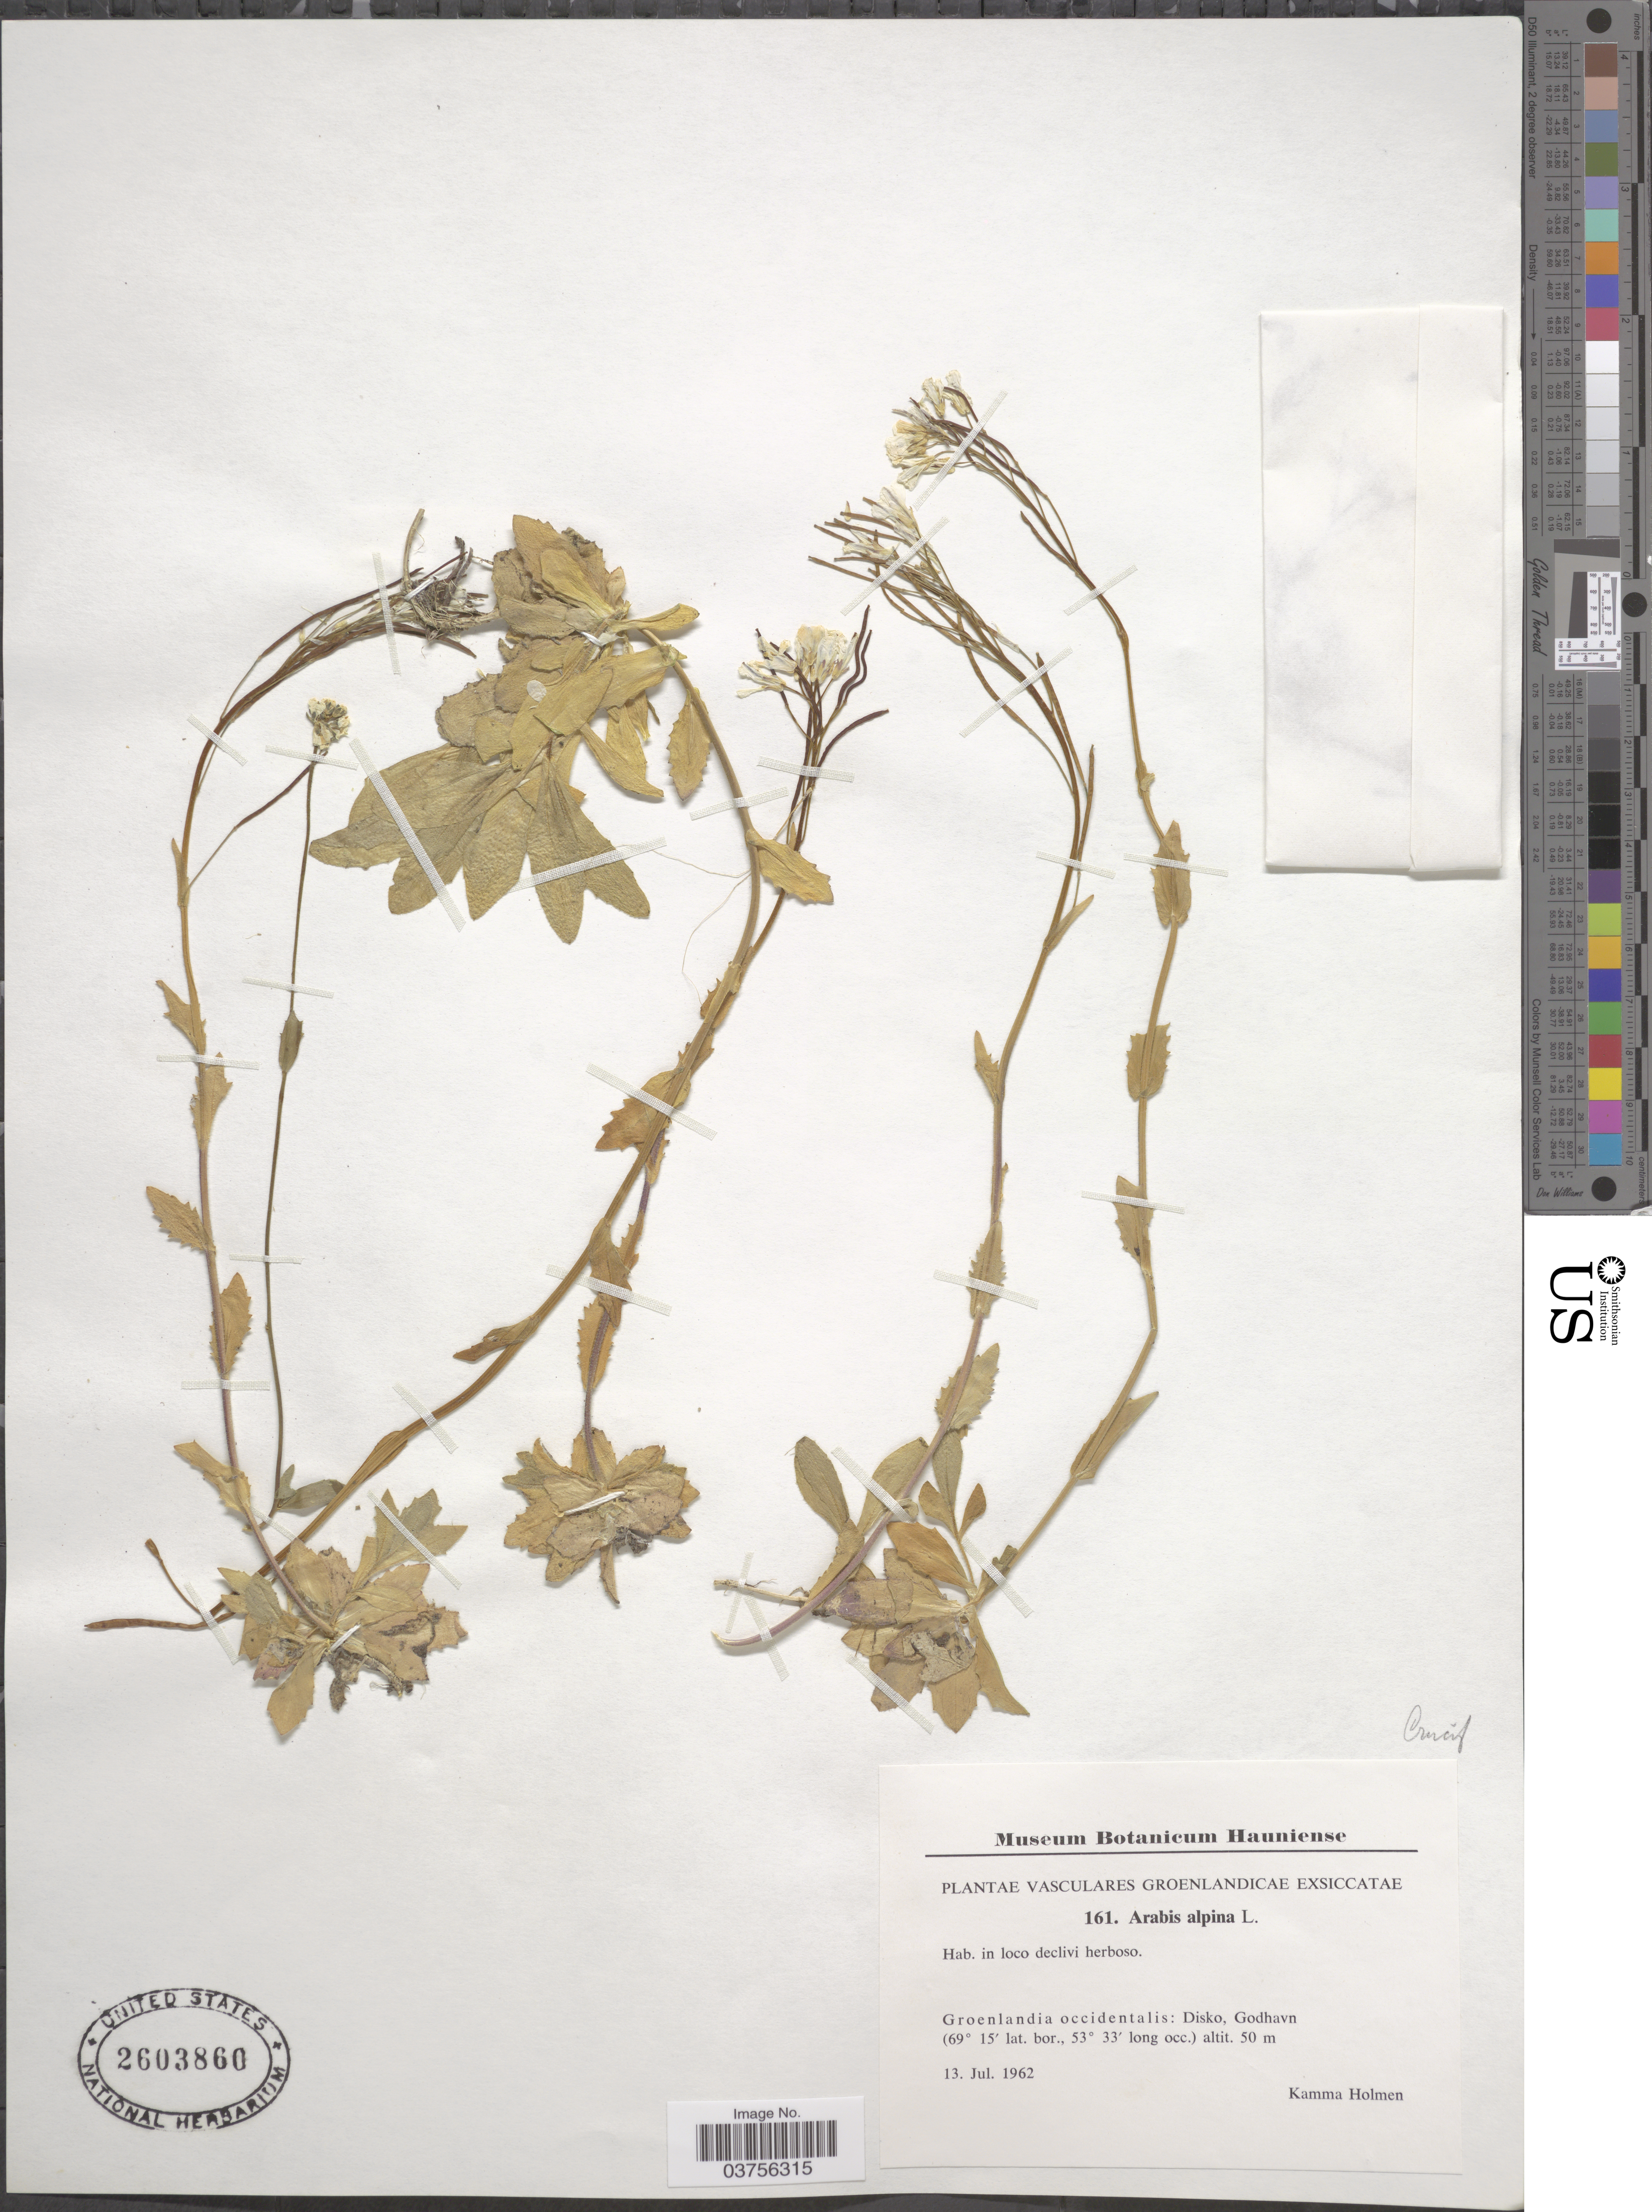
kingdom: Plantae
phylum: Tracheophyta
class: Magnoliopsida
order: Brassicales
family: Brassicaceae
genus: Arabis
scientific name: Arabis alpina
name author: L.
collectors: K. A. Holmen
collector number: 161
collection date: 1962-07-13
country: Greenland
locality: Groenlandia occidentalis: Disko, Godhavn.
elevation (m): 50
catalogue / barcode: US 2603860